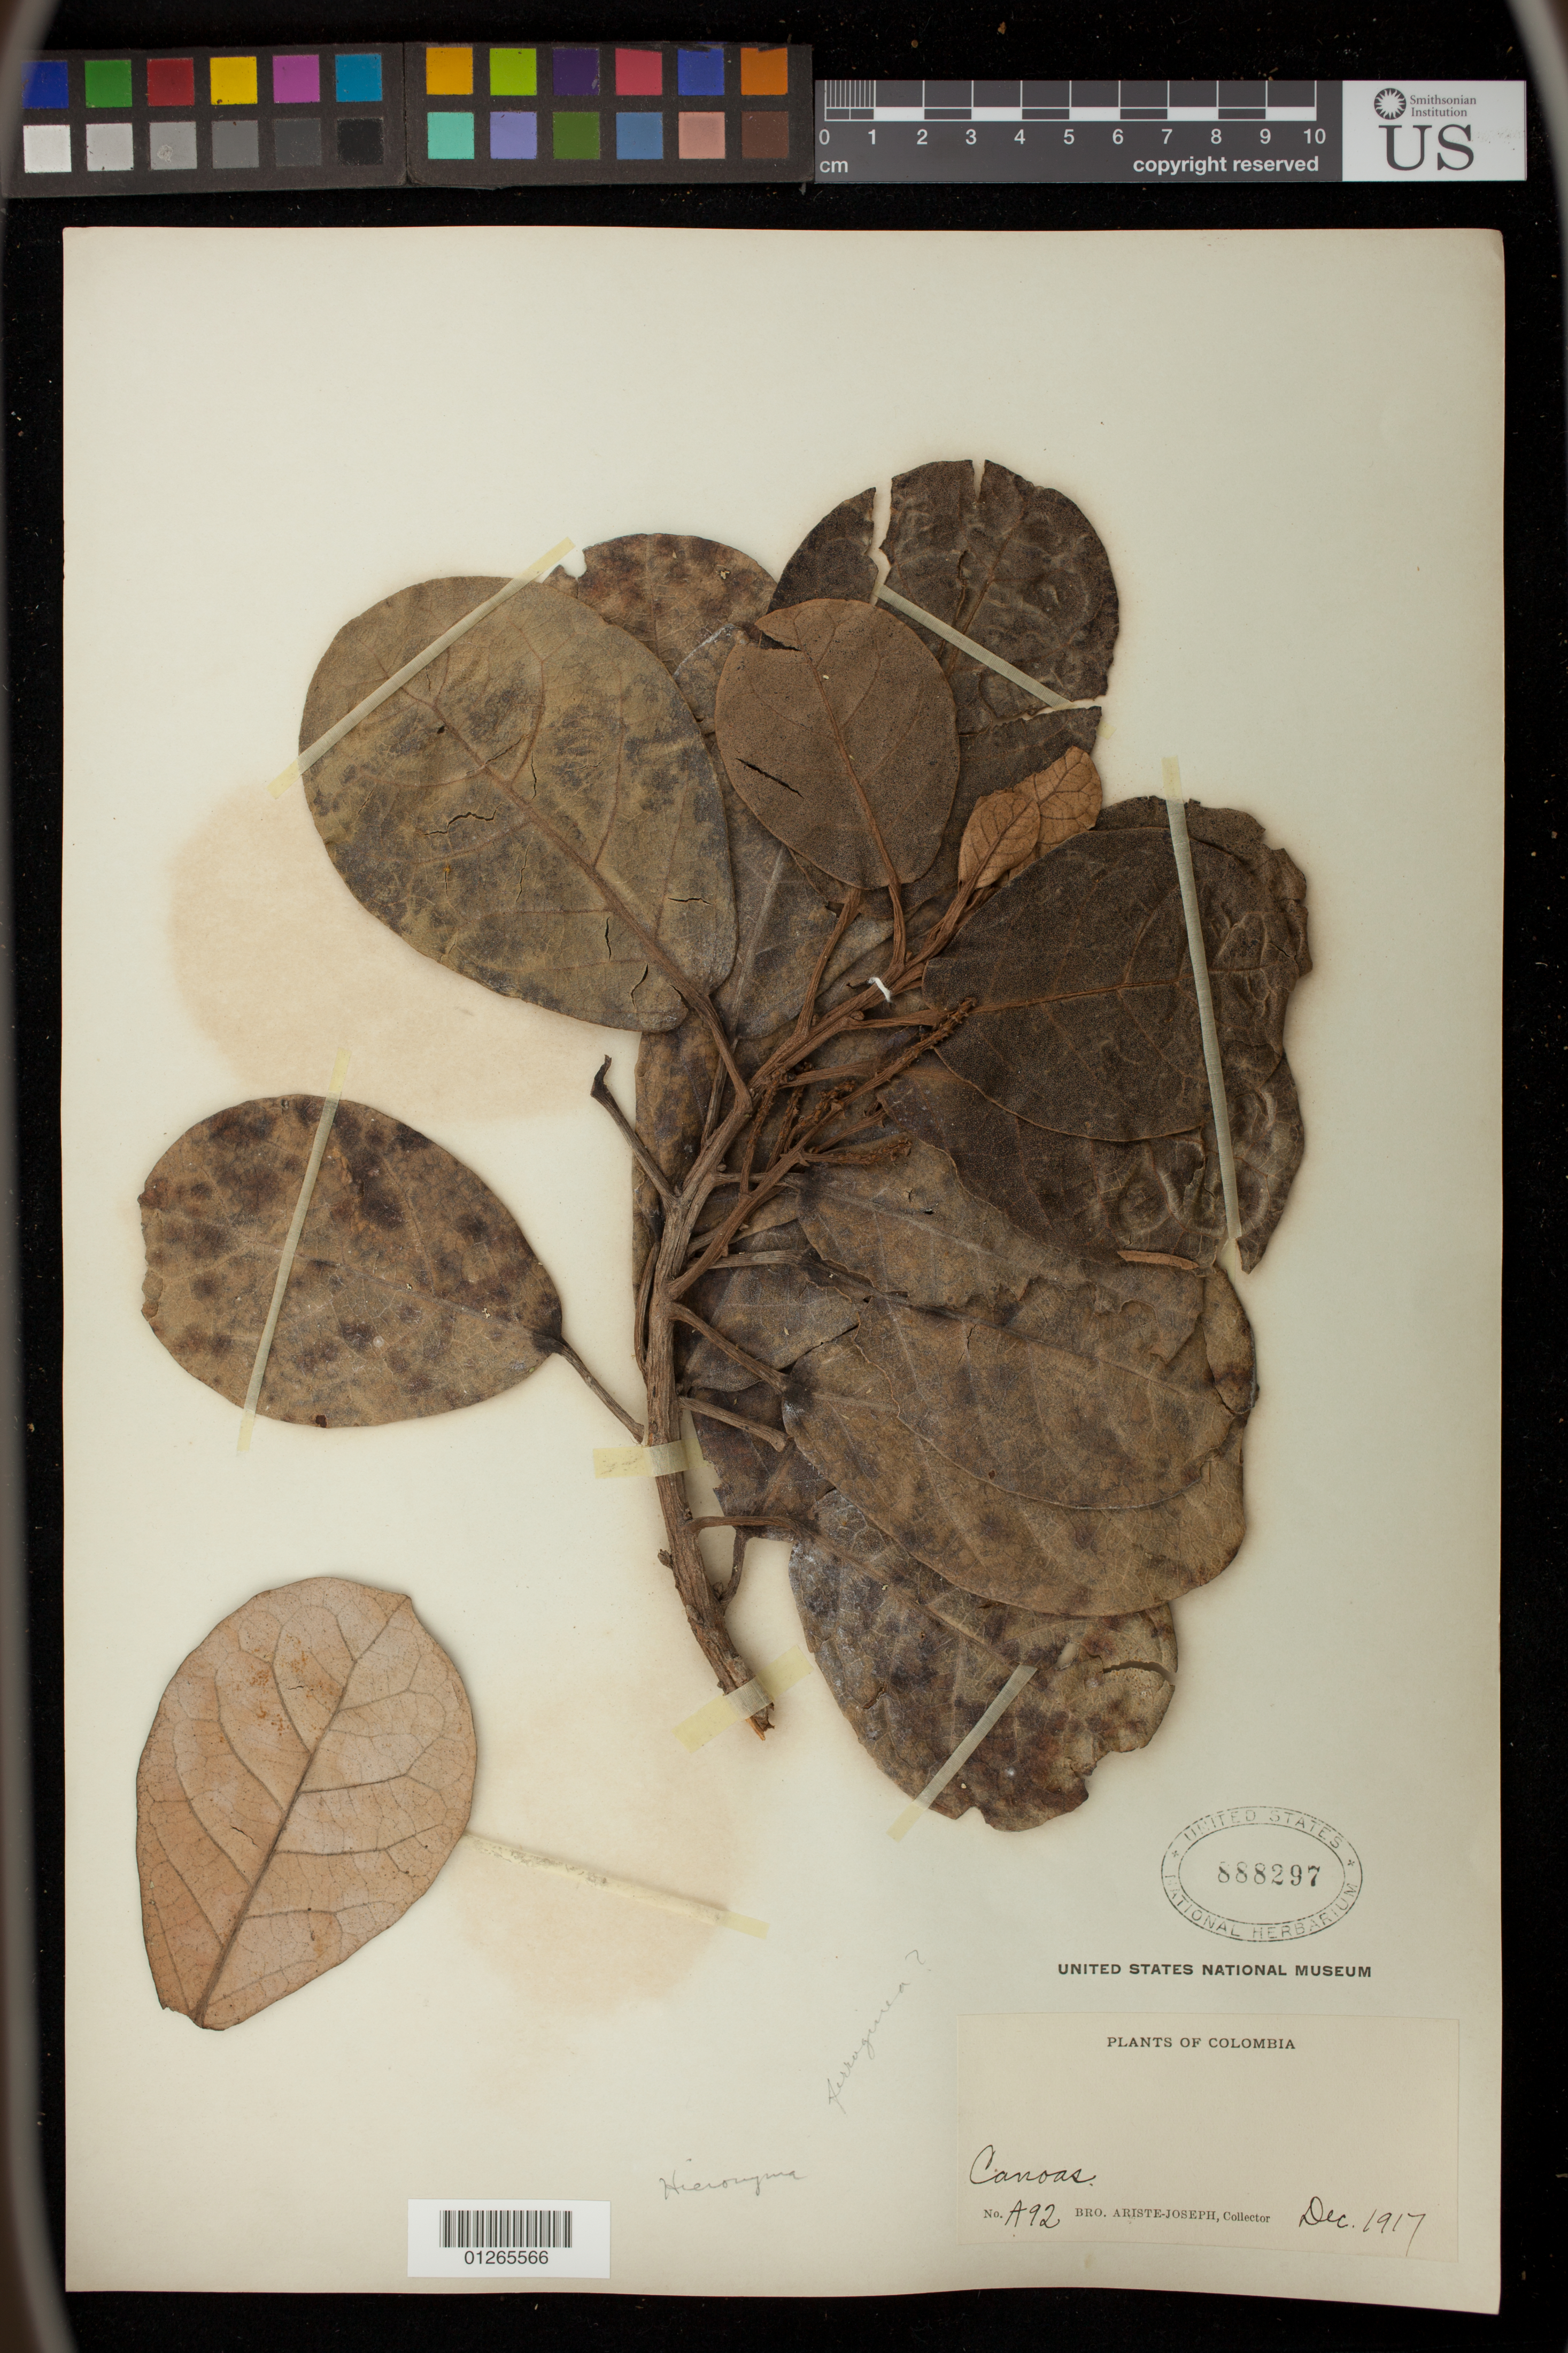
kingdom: Plantae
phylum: Tracheophyta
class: Magnoliopsida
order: Malpighiales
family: Phyllanthaceae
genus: Hieronyma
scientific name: Hieronyma scabrida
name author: (Tul.) Müll. Arg.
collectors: Bro. Ariste-Joseph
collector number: A92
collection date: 1917-12-01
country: Colombia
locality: Vicinity of Huigra, mostly on the Hacienda de Licya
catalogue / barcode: US 888297